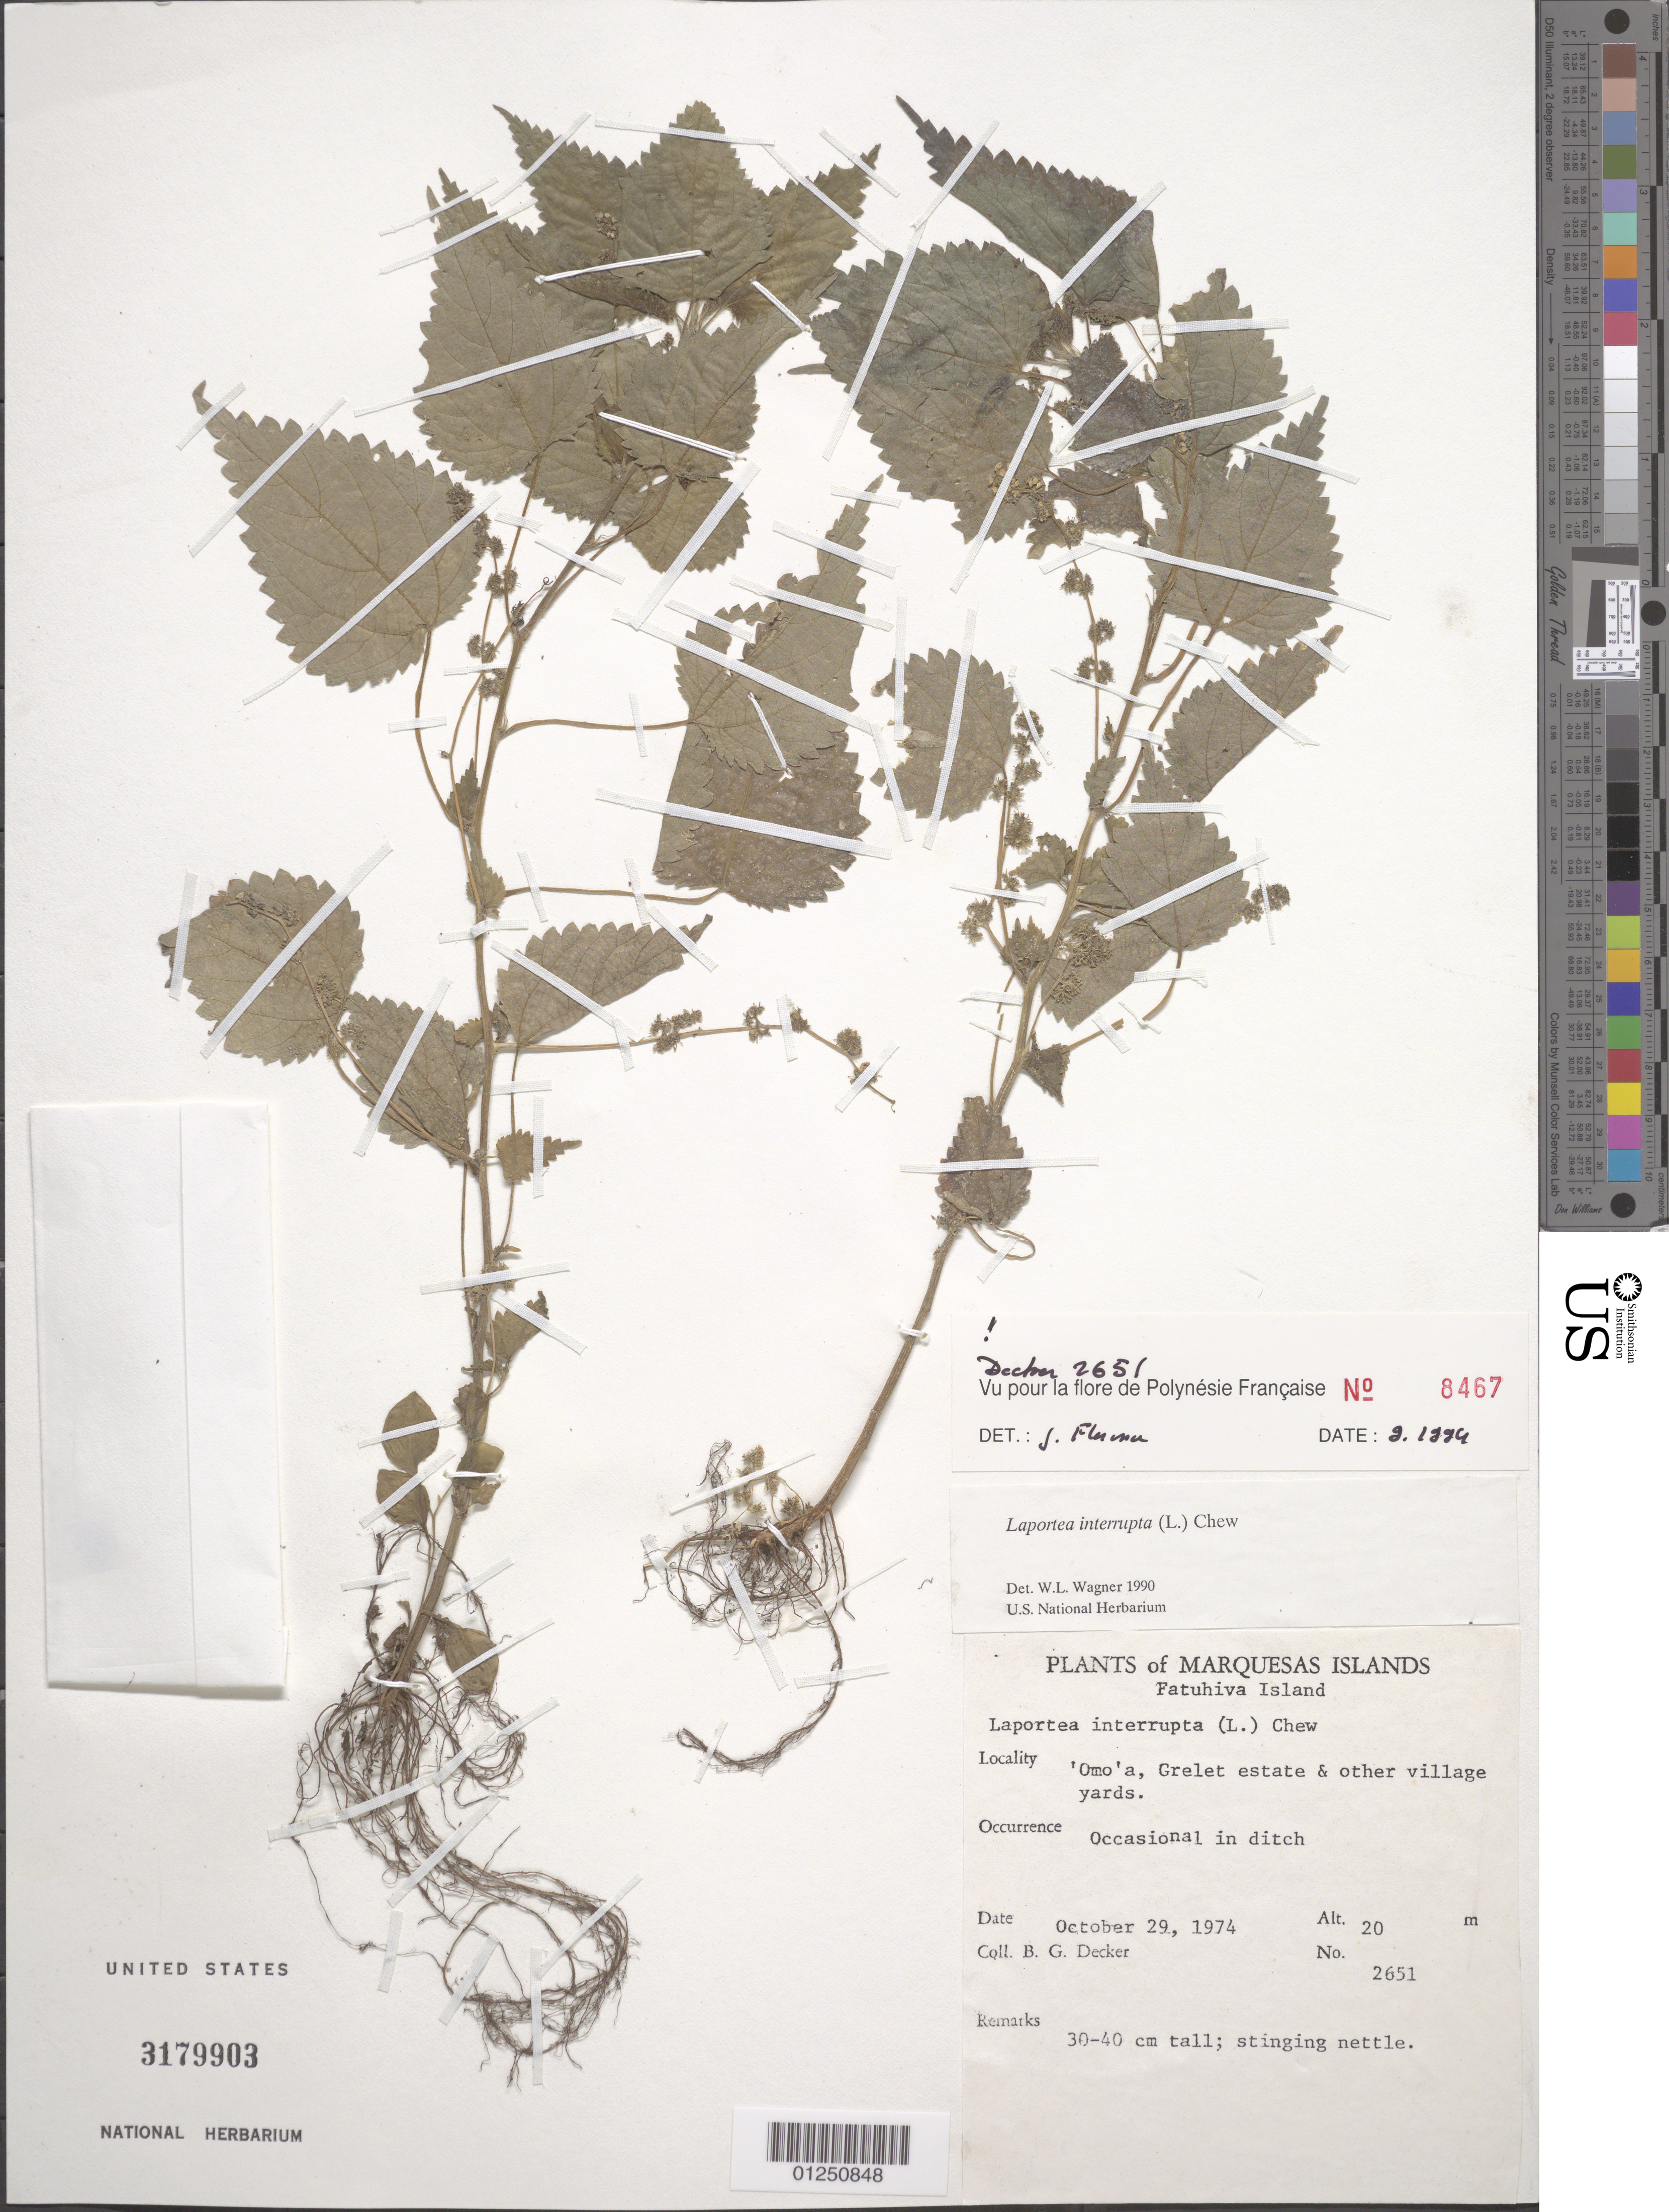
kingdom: Plantae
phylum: Tracheophyta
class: Magnoliopsida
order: Rosales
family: Urticaceae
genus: Laportea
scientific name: Laportea interrupta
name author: (L.) Chew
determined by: Wagner, W. L., (BOT), Smithsonian Institution - National Museum of Natural History (UNITED STATES)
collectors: B. G. Decker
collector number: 2651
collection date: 1974-10-29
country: French Polynesia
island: Fatu Hiva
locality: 'Omo'a, Grelet Estate and other village yards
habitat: Occasional in ditch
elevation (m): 20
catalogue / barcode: US 3179903